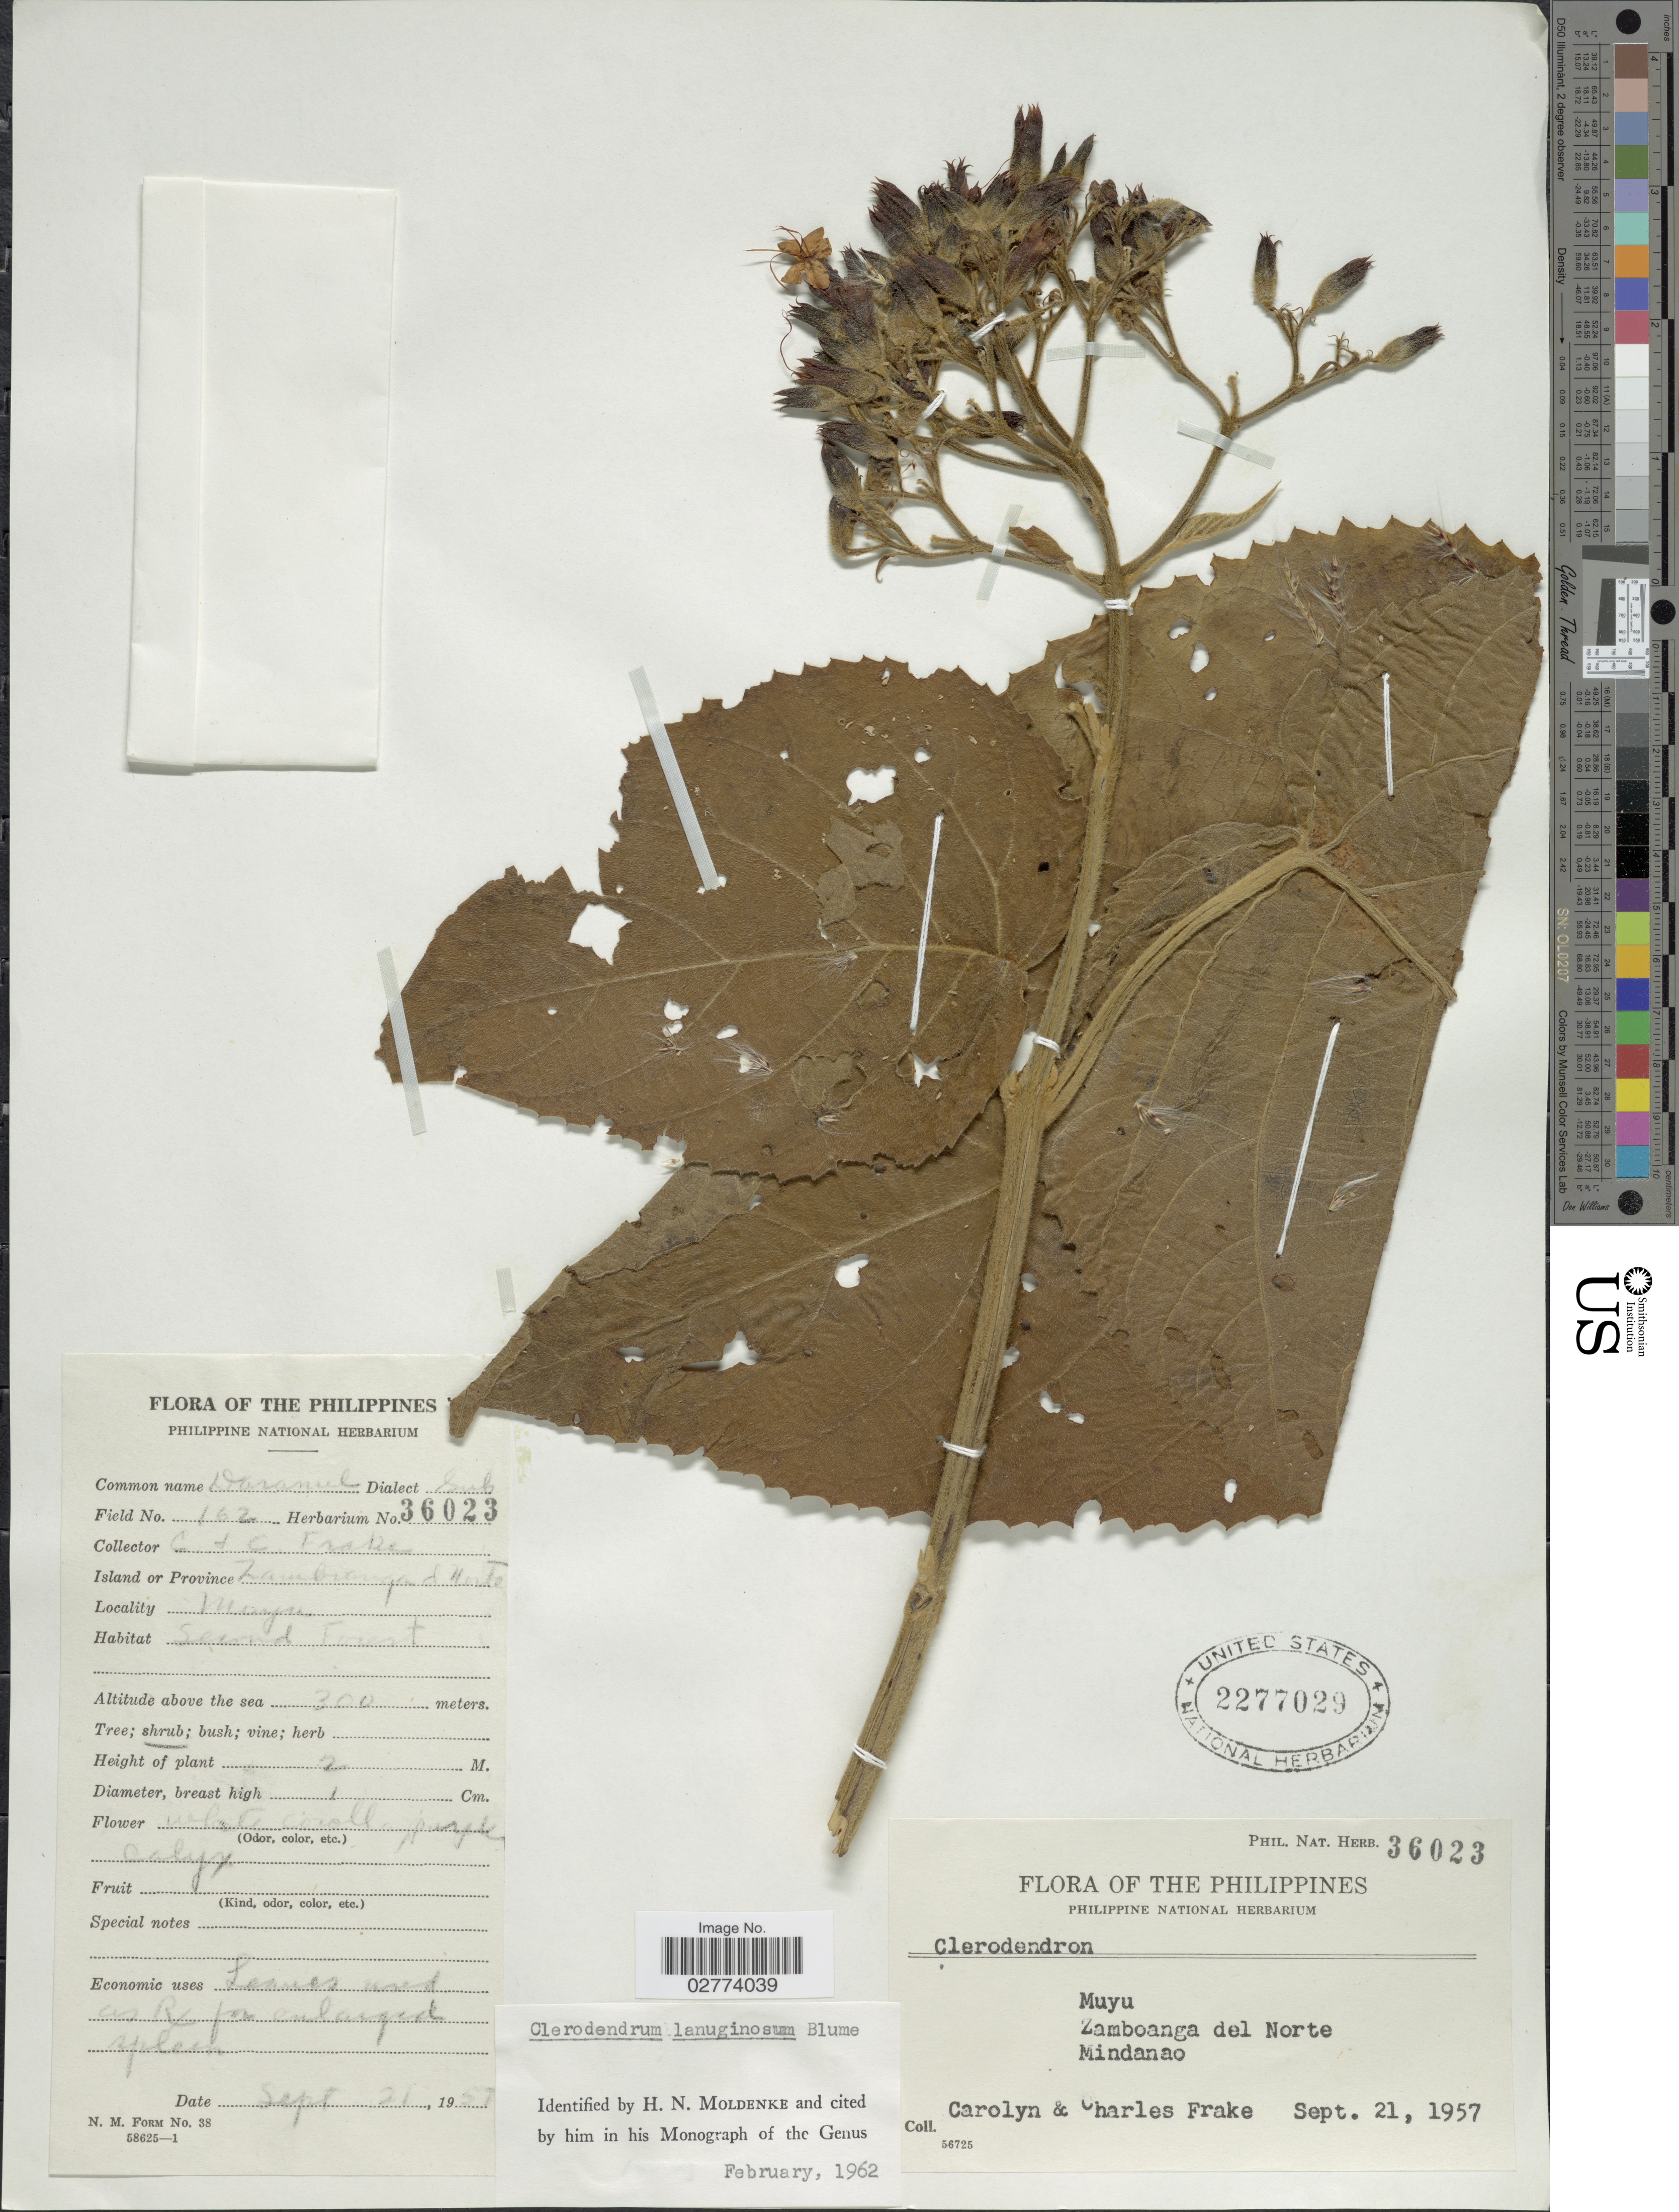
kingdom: Plantae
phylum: Tracheophyta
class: Magnoliopsida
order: Lamiales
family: Lamiaceae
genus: Clerodendrum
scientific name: Clerodendrum lanuginosum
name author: Blume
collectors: C. M. Frake & C. O. Frake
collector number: Phil. Nat. Herb. 36023/162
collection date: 1957-09-21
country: Philippines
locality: Muyu, Zamboanga del Norte, Mindanao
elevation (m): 300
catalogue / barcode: US 2277029